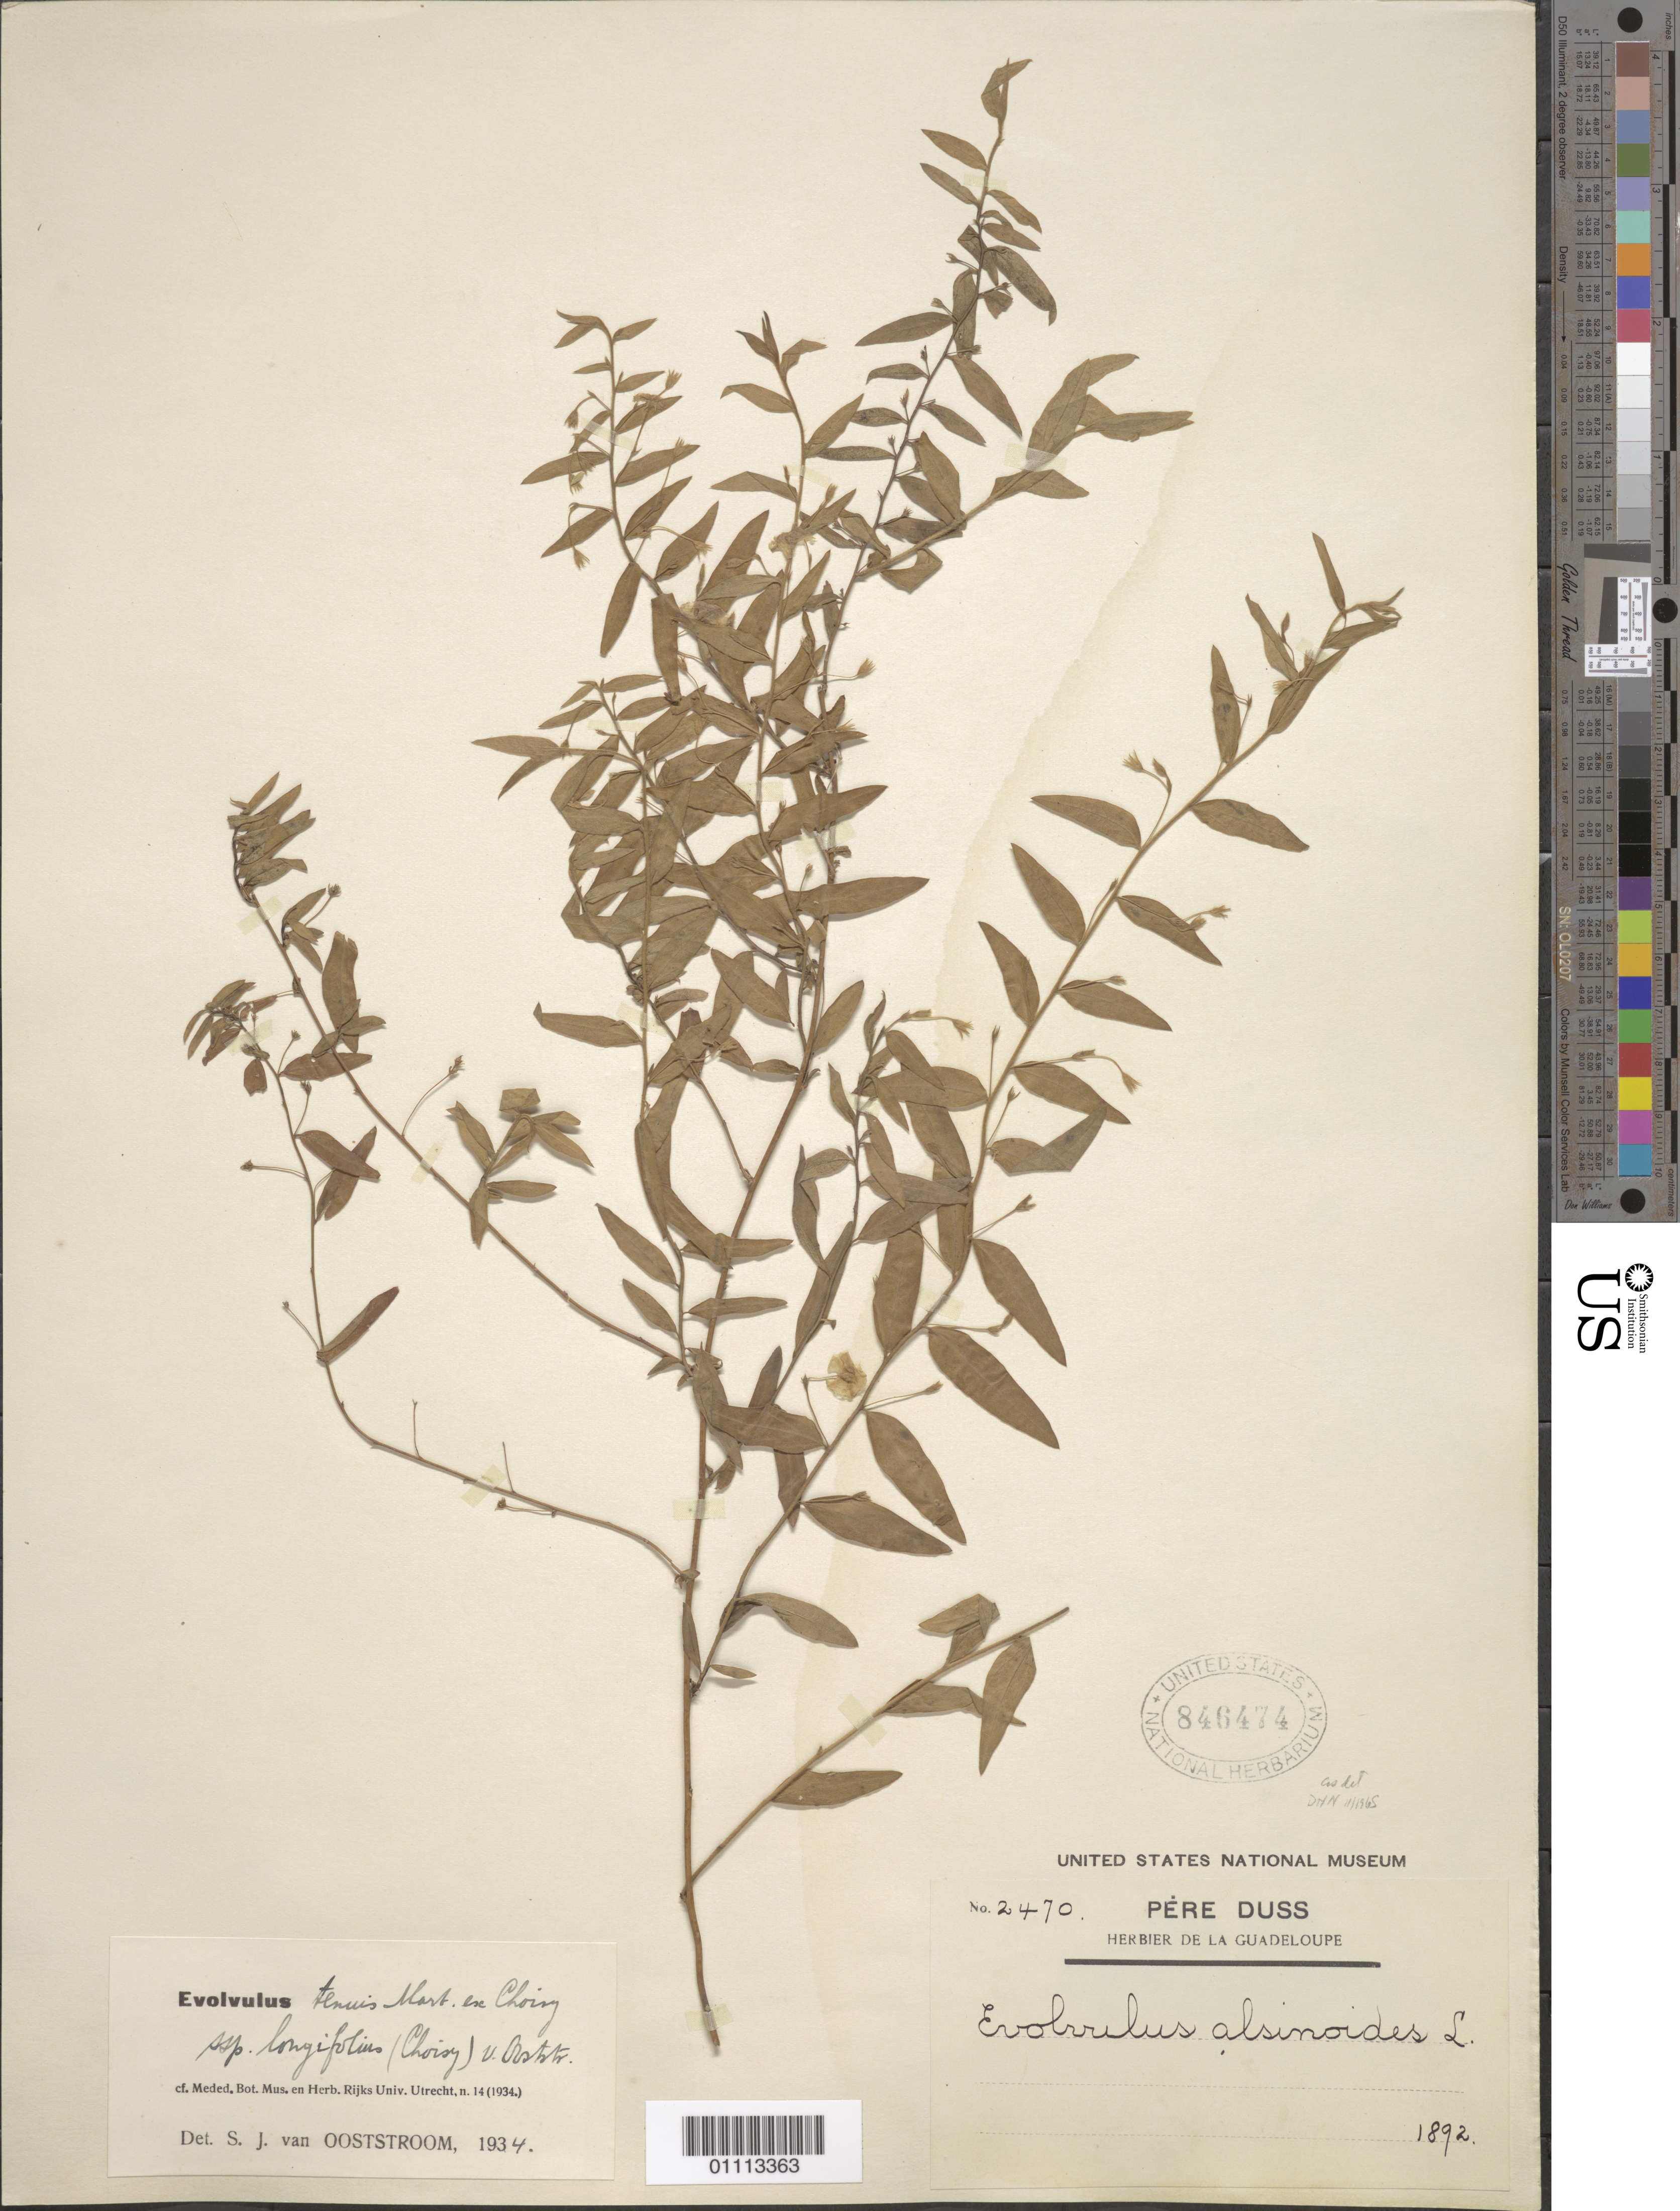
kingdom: Plantae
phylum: Tracheophyta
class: Magnoliopsida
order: Solanales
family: Convolvulaceae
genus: Evolvulus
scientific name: Evolvulus tenuis subsp. longifolius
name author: Mart. ex Choisy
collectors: Père Duss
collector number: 2470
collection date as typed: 1892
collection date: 1892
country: Guadeloupe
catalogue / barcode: US 846474